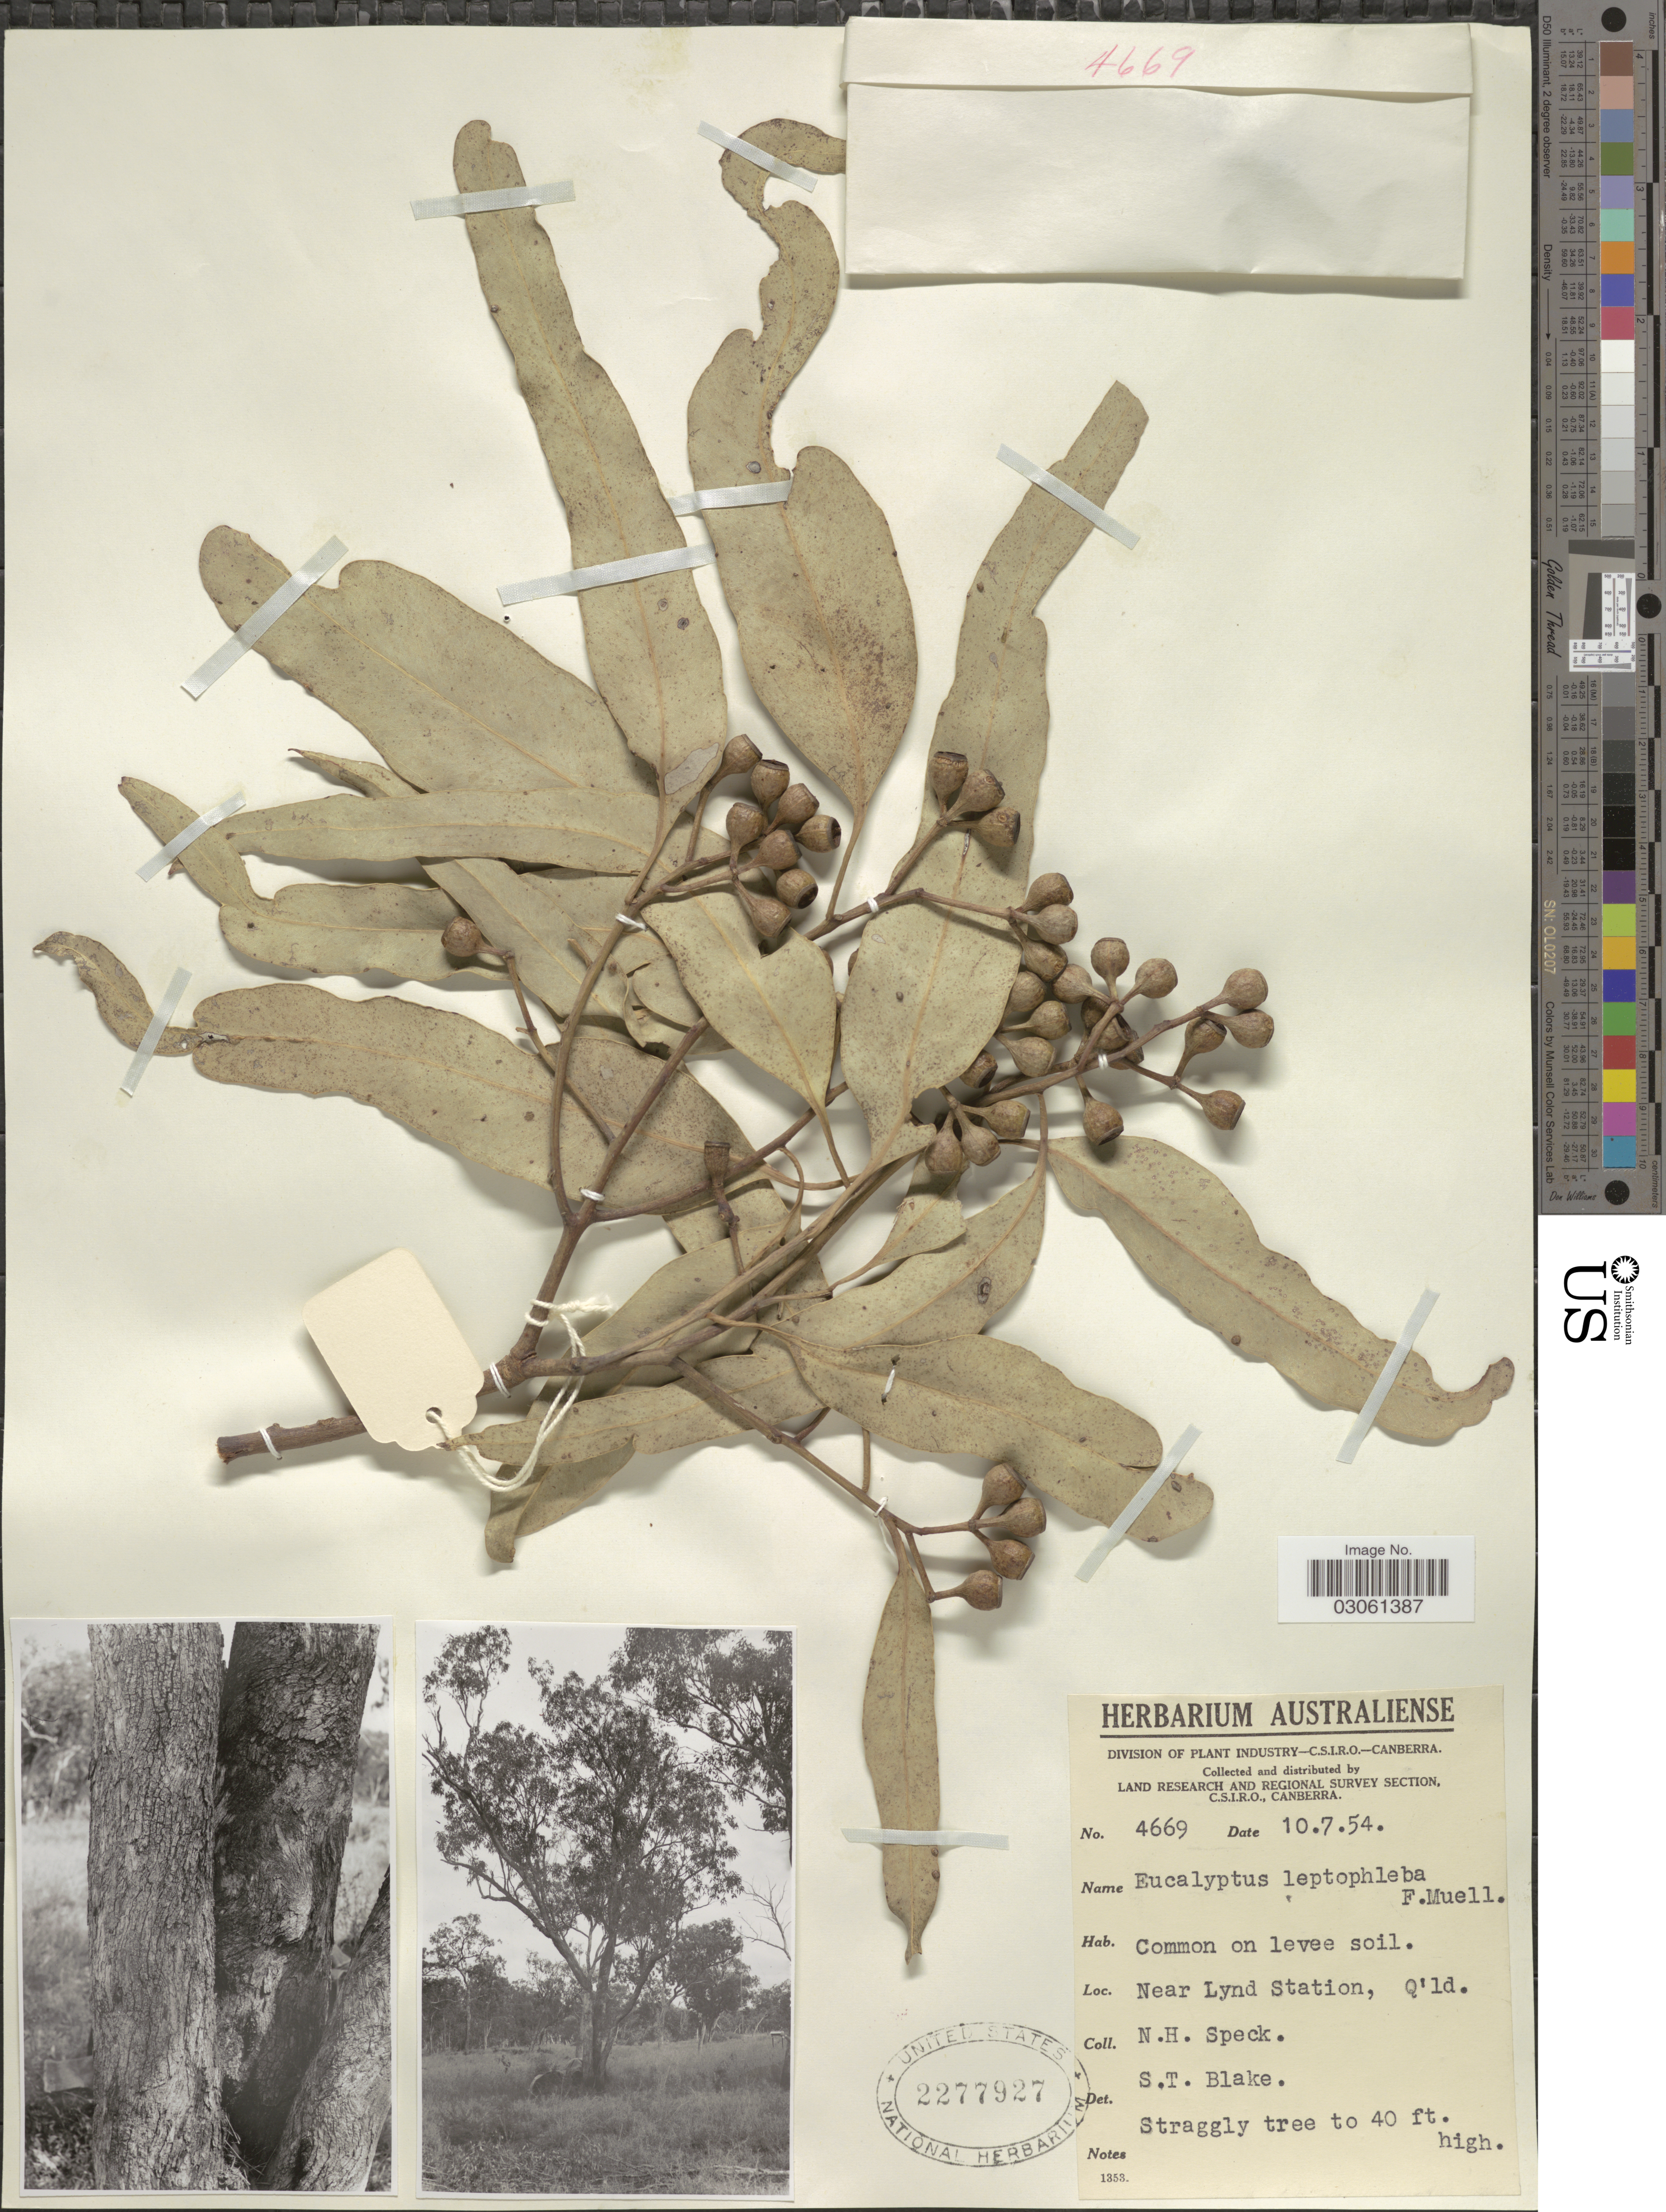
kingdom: Plantae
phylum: Tracheophyta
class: Magnoliopsida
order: Myrtales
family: Myrtaceae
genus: Eucalyptus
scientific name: Eucalyptus leptophleba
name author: F. Muell.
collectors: N. Speck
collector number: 4669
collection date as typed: Transcribed d/m/y: 10/7/54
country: Australia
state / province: Queensland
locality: Near Lynd Station, Q'ld.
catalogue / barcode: US 2277927